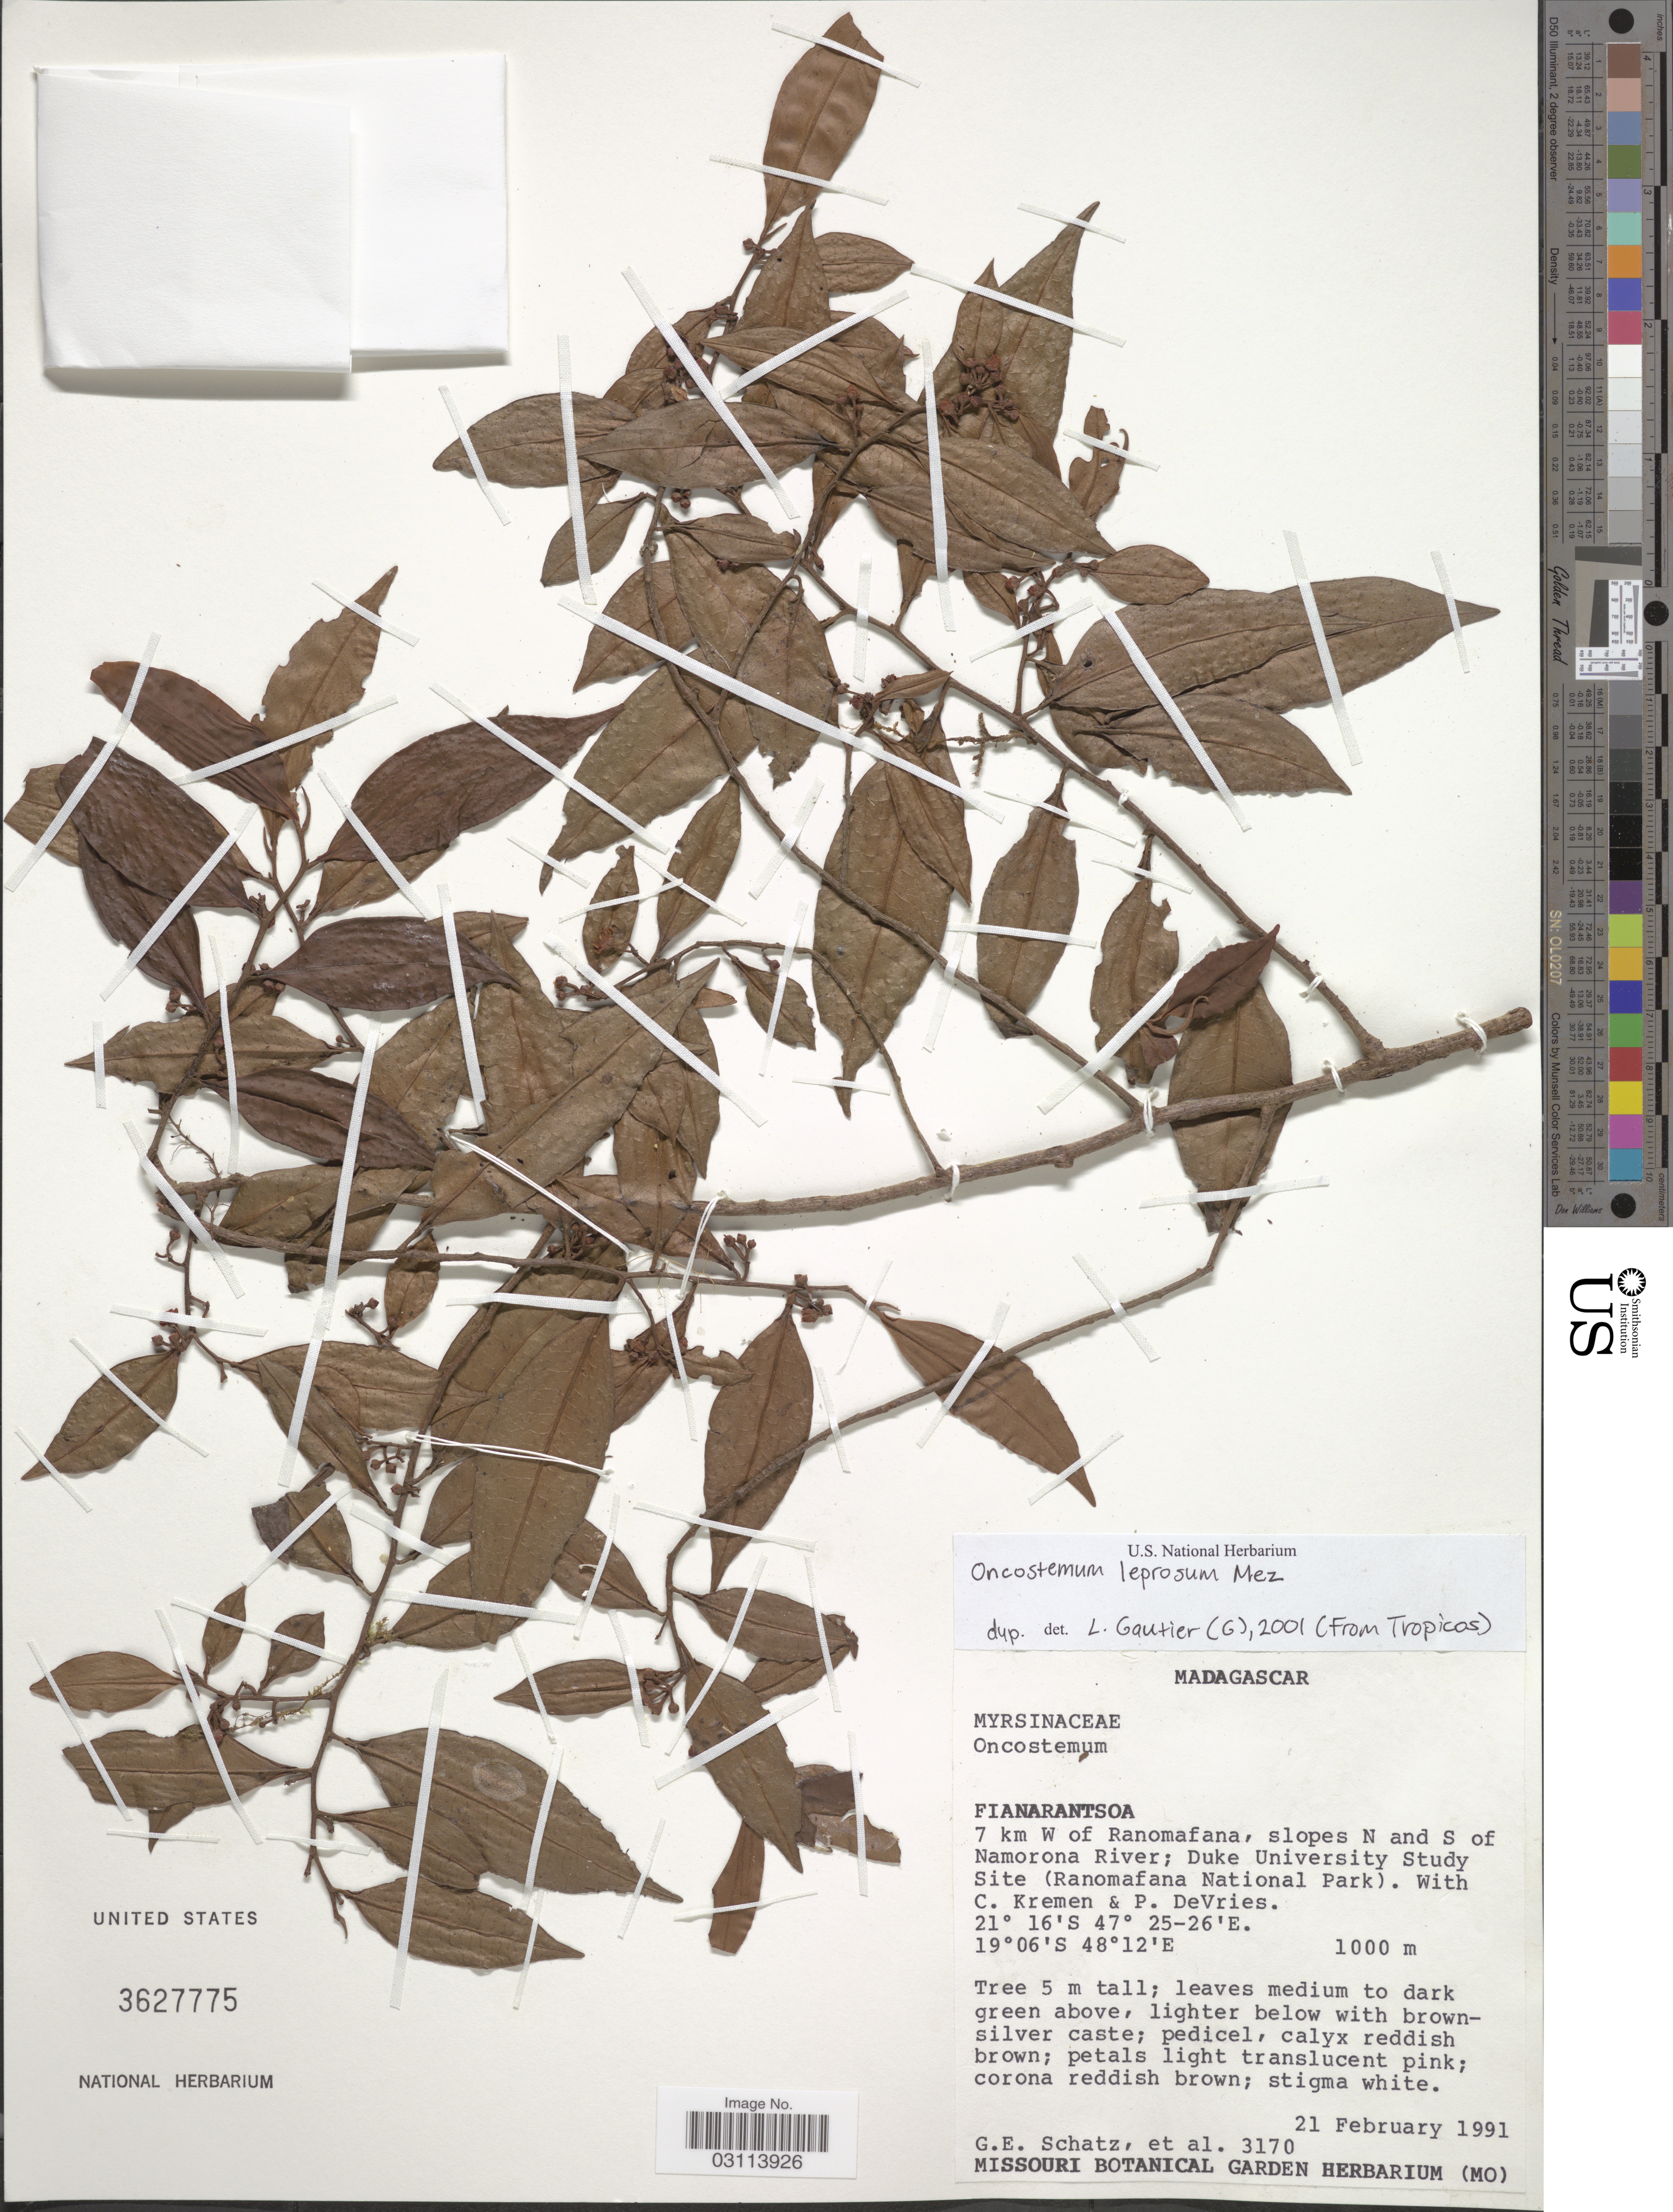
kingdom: Plantae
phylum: Tracheophyta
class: Magnoliopsida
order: Ericales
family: Primulaceae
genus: Oncostemum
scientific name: Oncostemum leprosum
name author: Mez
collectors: G. Schatz, C. Kremen & P. Devries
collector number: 3170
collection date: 1991-02-21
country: Madagascar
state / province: Vatovavy Fitovinany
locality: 7 km W of Ramonafana, slopes N and S of Namorona River; Duke University Study Site (Ranomafana National Park).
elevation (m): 1000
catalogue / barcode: US 3627775